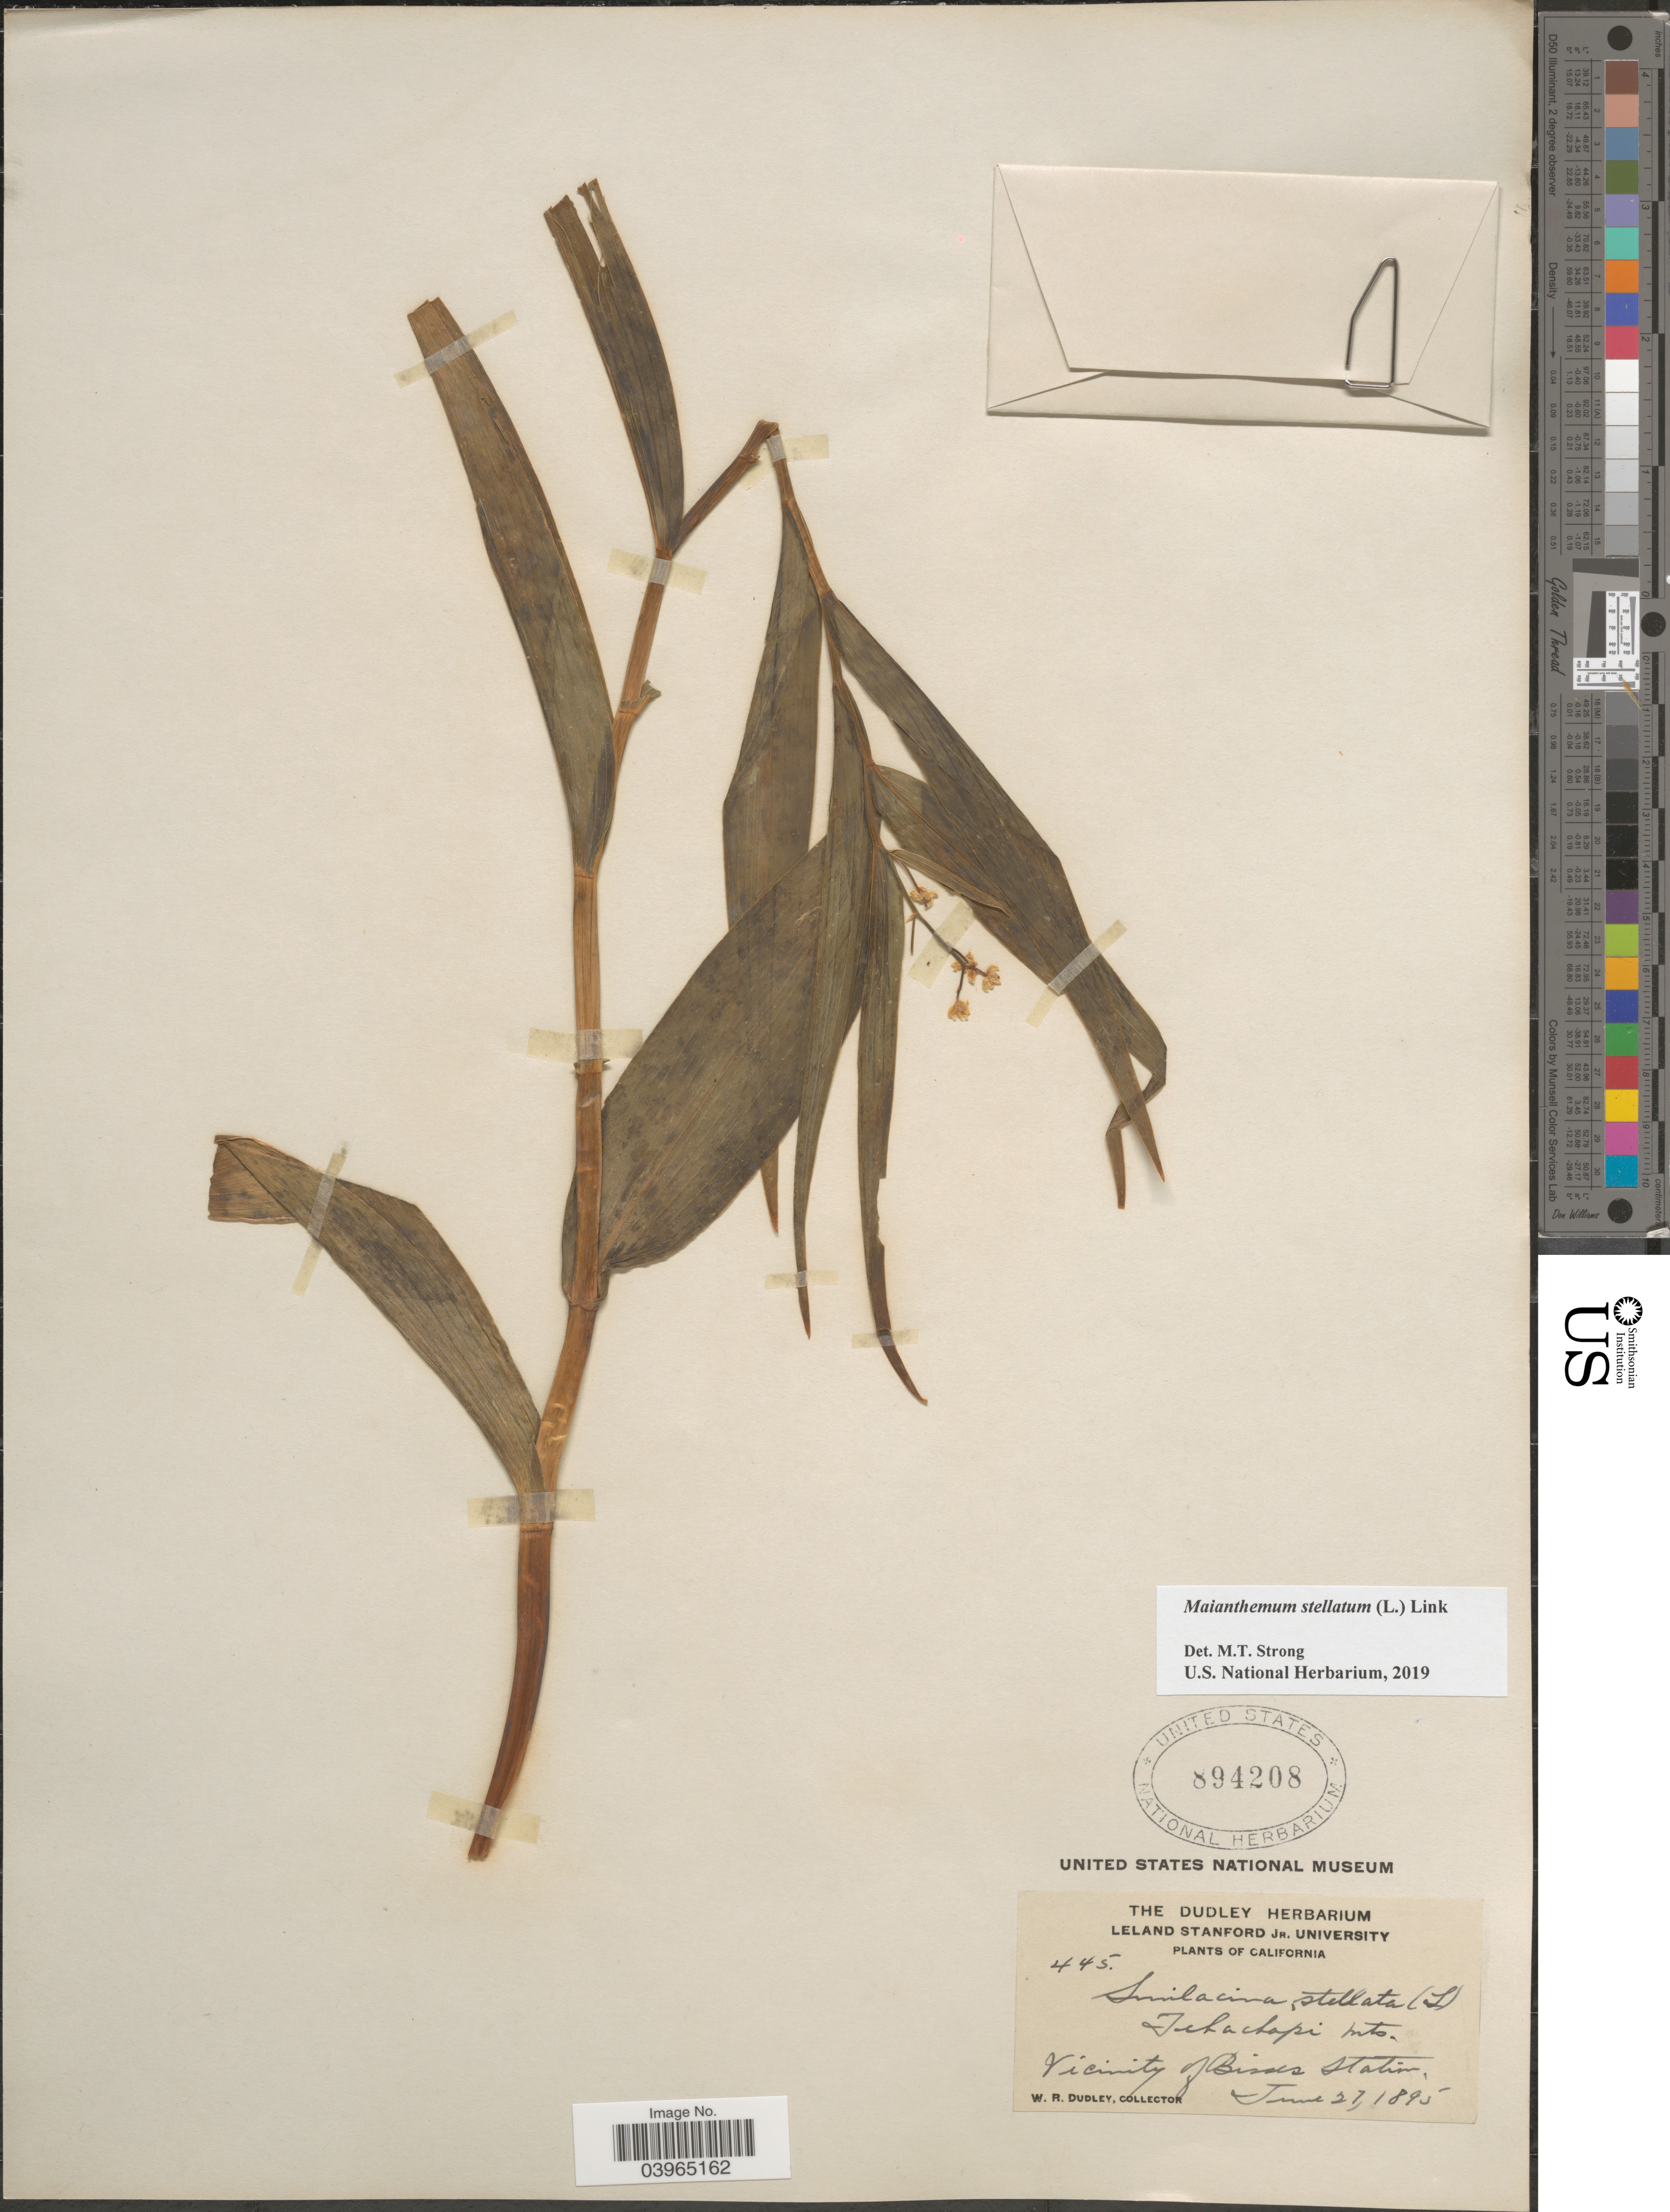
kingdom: Plantae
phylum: Tracheophyta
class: Liliopsida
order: Asparagales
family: Asparagaceae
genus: Maianthemum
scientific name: Maianthemum stellatum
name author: (L.) Link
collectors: W. Dudley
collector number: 445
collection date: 1895-06-27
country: United States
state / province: California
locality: Tehachapi mts. Vicinity of Bisses Station.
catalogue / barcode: US 894208